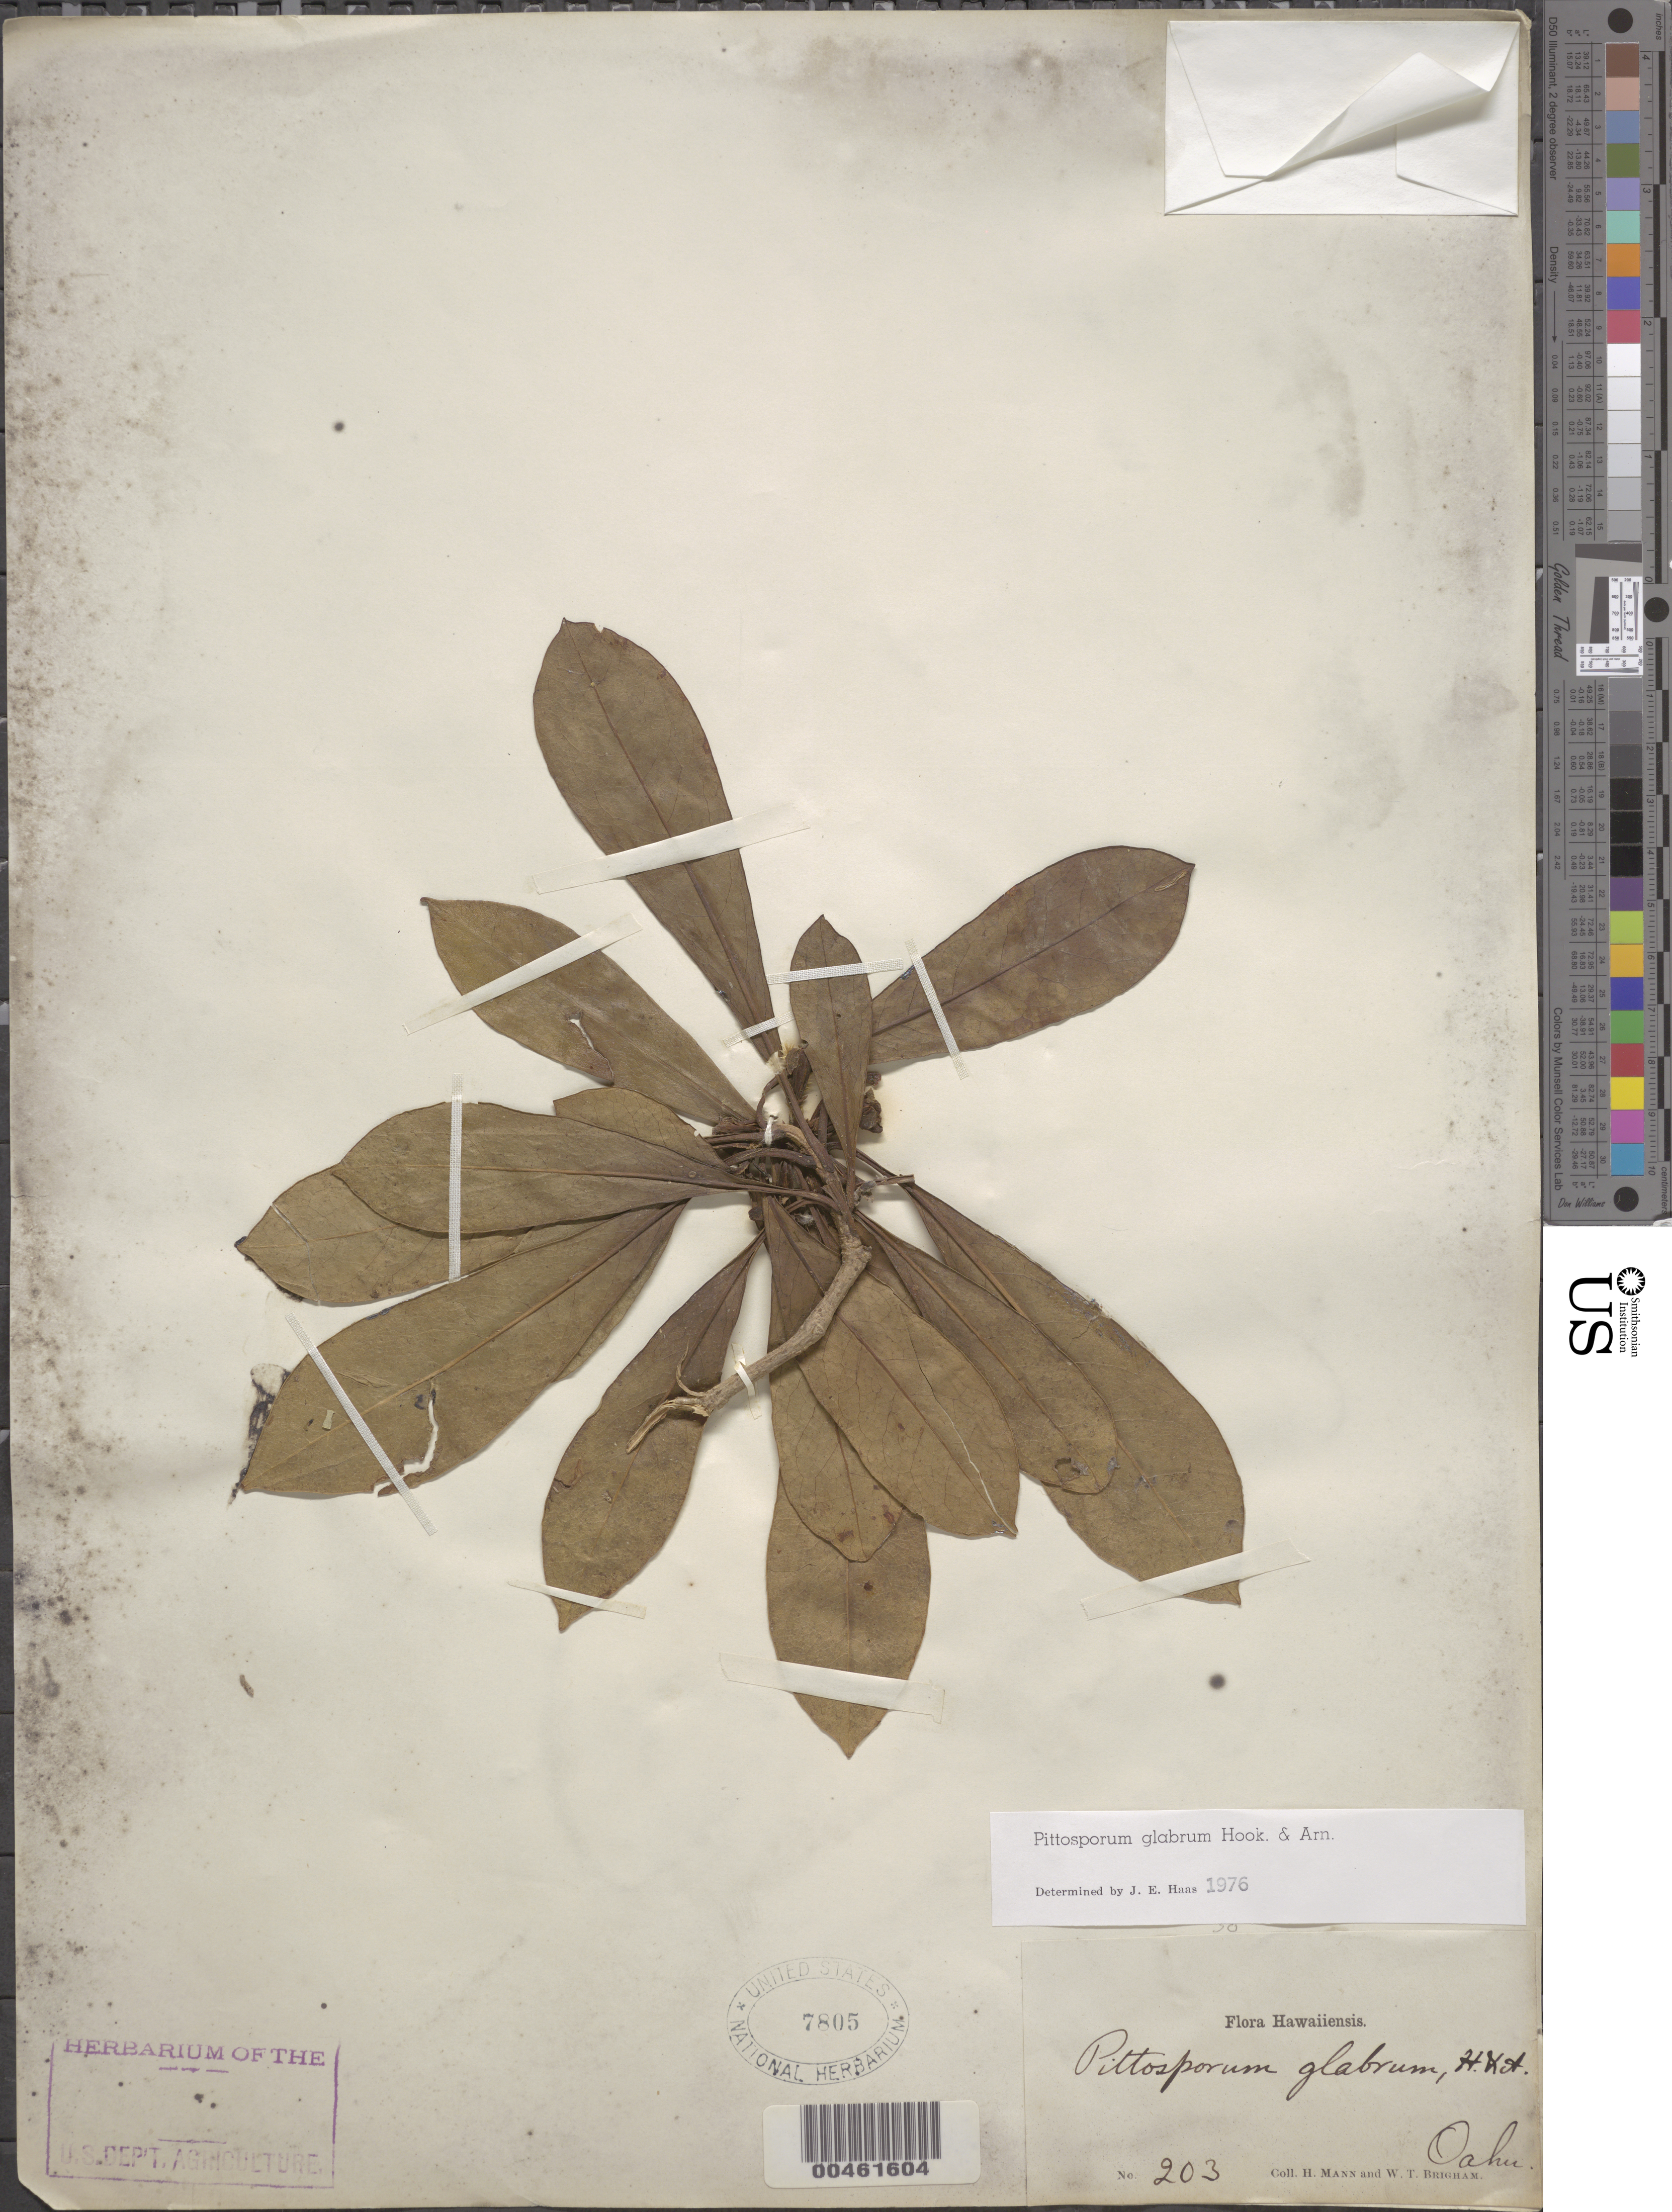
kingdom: Plantae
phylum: Tracheophyta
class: Magnoliopsida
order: Apiales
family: Pittosporaceae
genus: Pittosporum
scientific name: Pittosporum glabrum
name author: Hook. & Arn.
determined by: Haas, J. E.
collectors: H. Mann & W. T. Brigham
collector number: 203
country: United States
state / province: Hawaii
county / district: Honolulu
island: Oahu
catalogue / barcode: US 7805